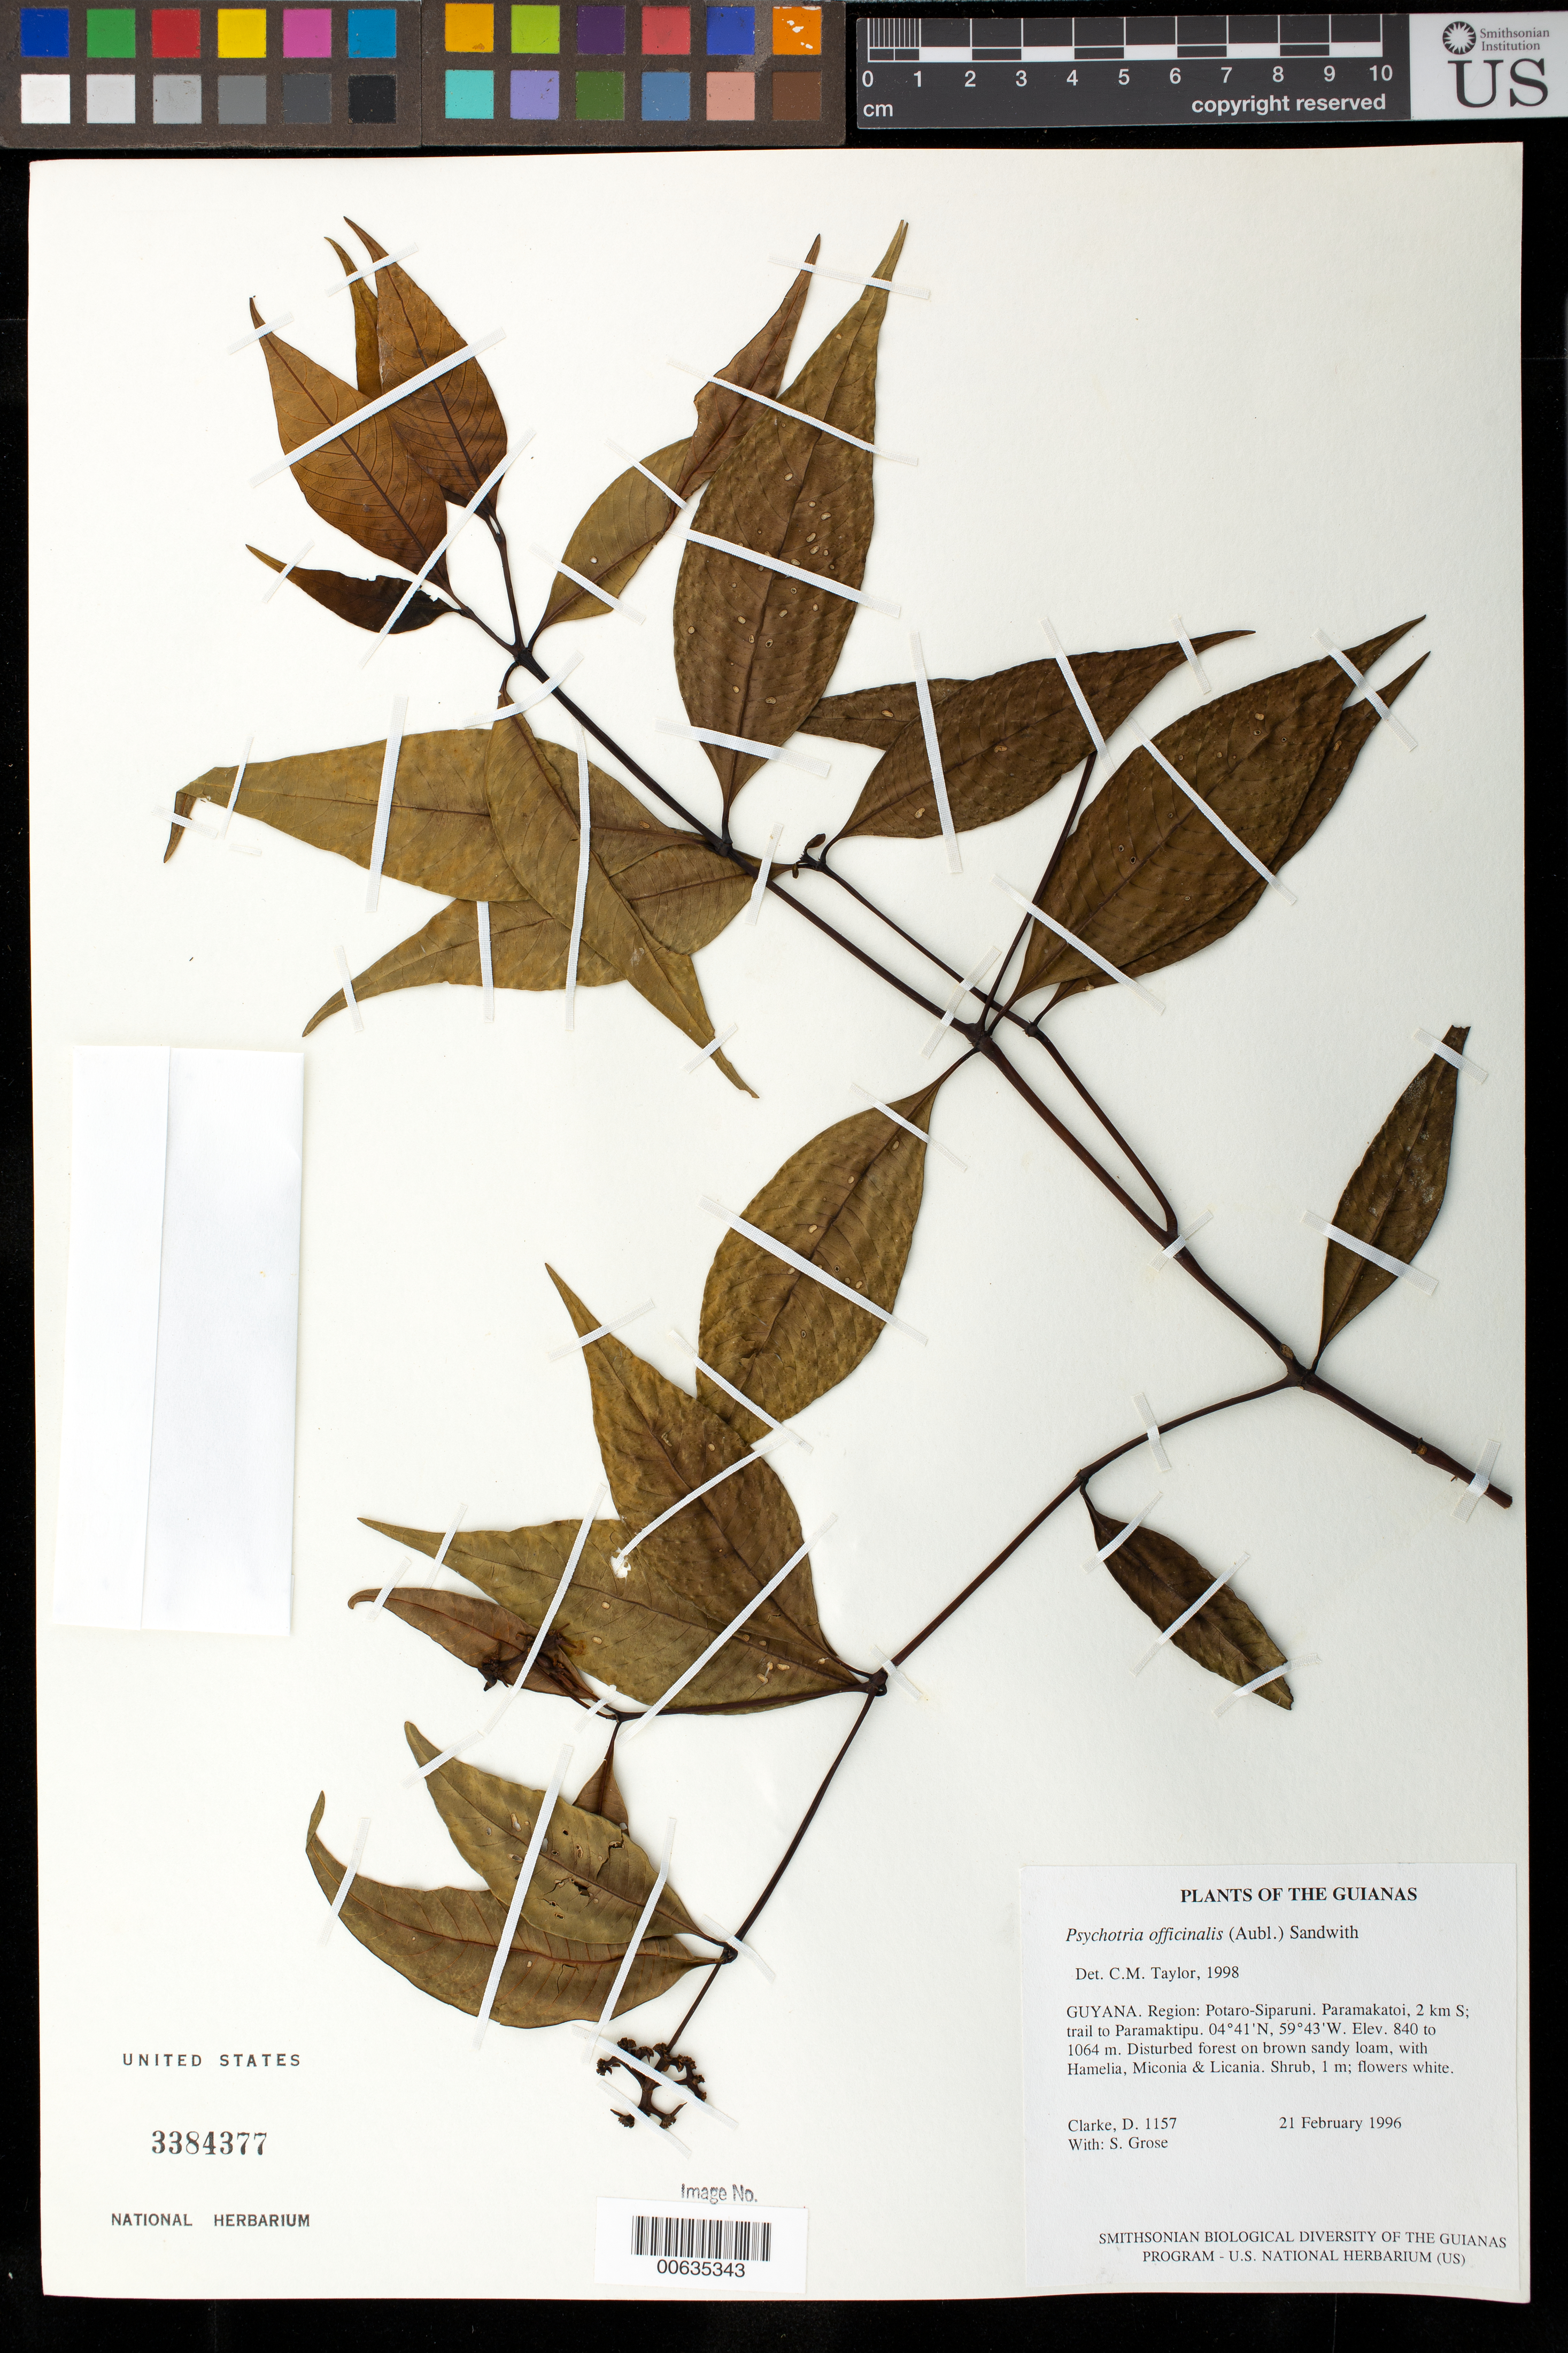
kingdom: Plantae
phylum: Tracheophyta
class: Magnoliopsida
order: Gentianales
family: Rubiaceae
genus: Palicourea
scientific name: Palicourea tenerior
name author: (Cham.) Delprete & J.H. Kirkbr.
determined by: Kirkbride, J. H., Jr.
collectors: H. D. Clarke & S. Grose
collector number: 1157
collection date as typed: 21 February 1996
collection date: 1996-02-21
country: Guyana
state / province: Potaro-Siparuni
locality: Paramakatoi, 2 km S; trail to Paramaktipu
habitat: Disturbed forest on brown sandy loam, with Hamelia, Miconia & Licania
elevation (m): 840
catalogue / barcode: US 3384377